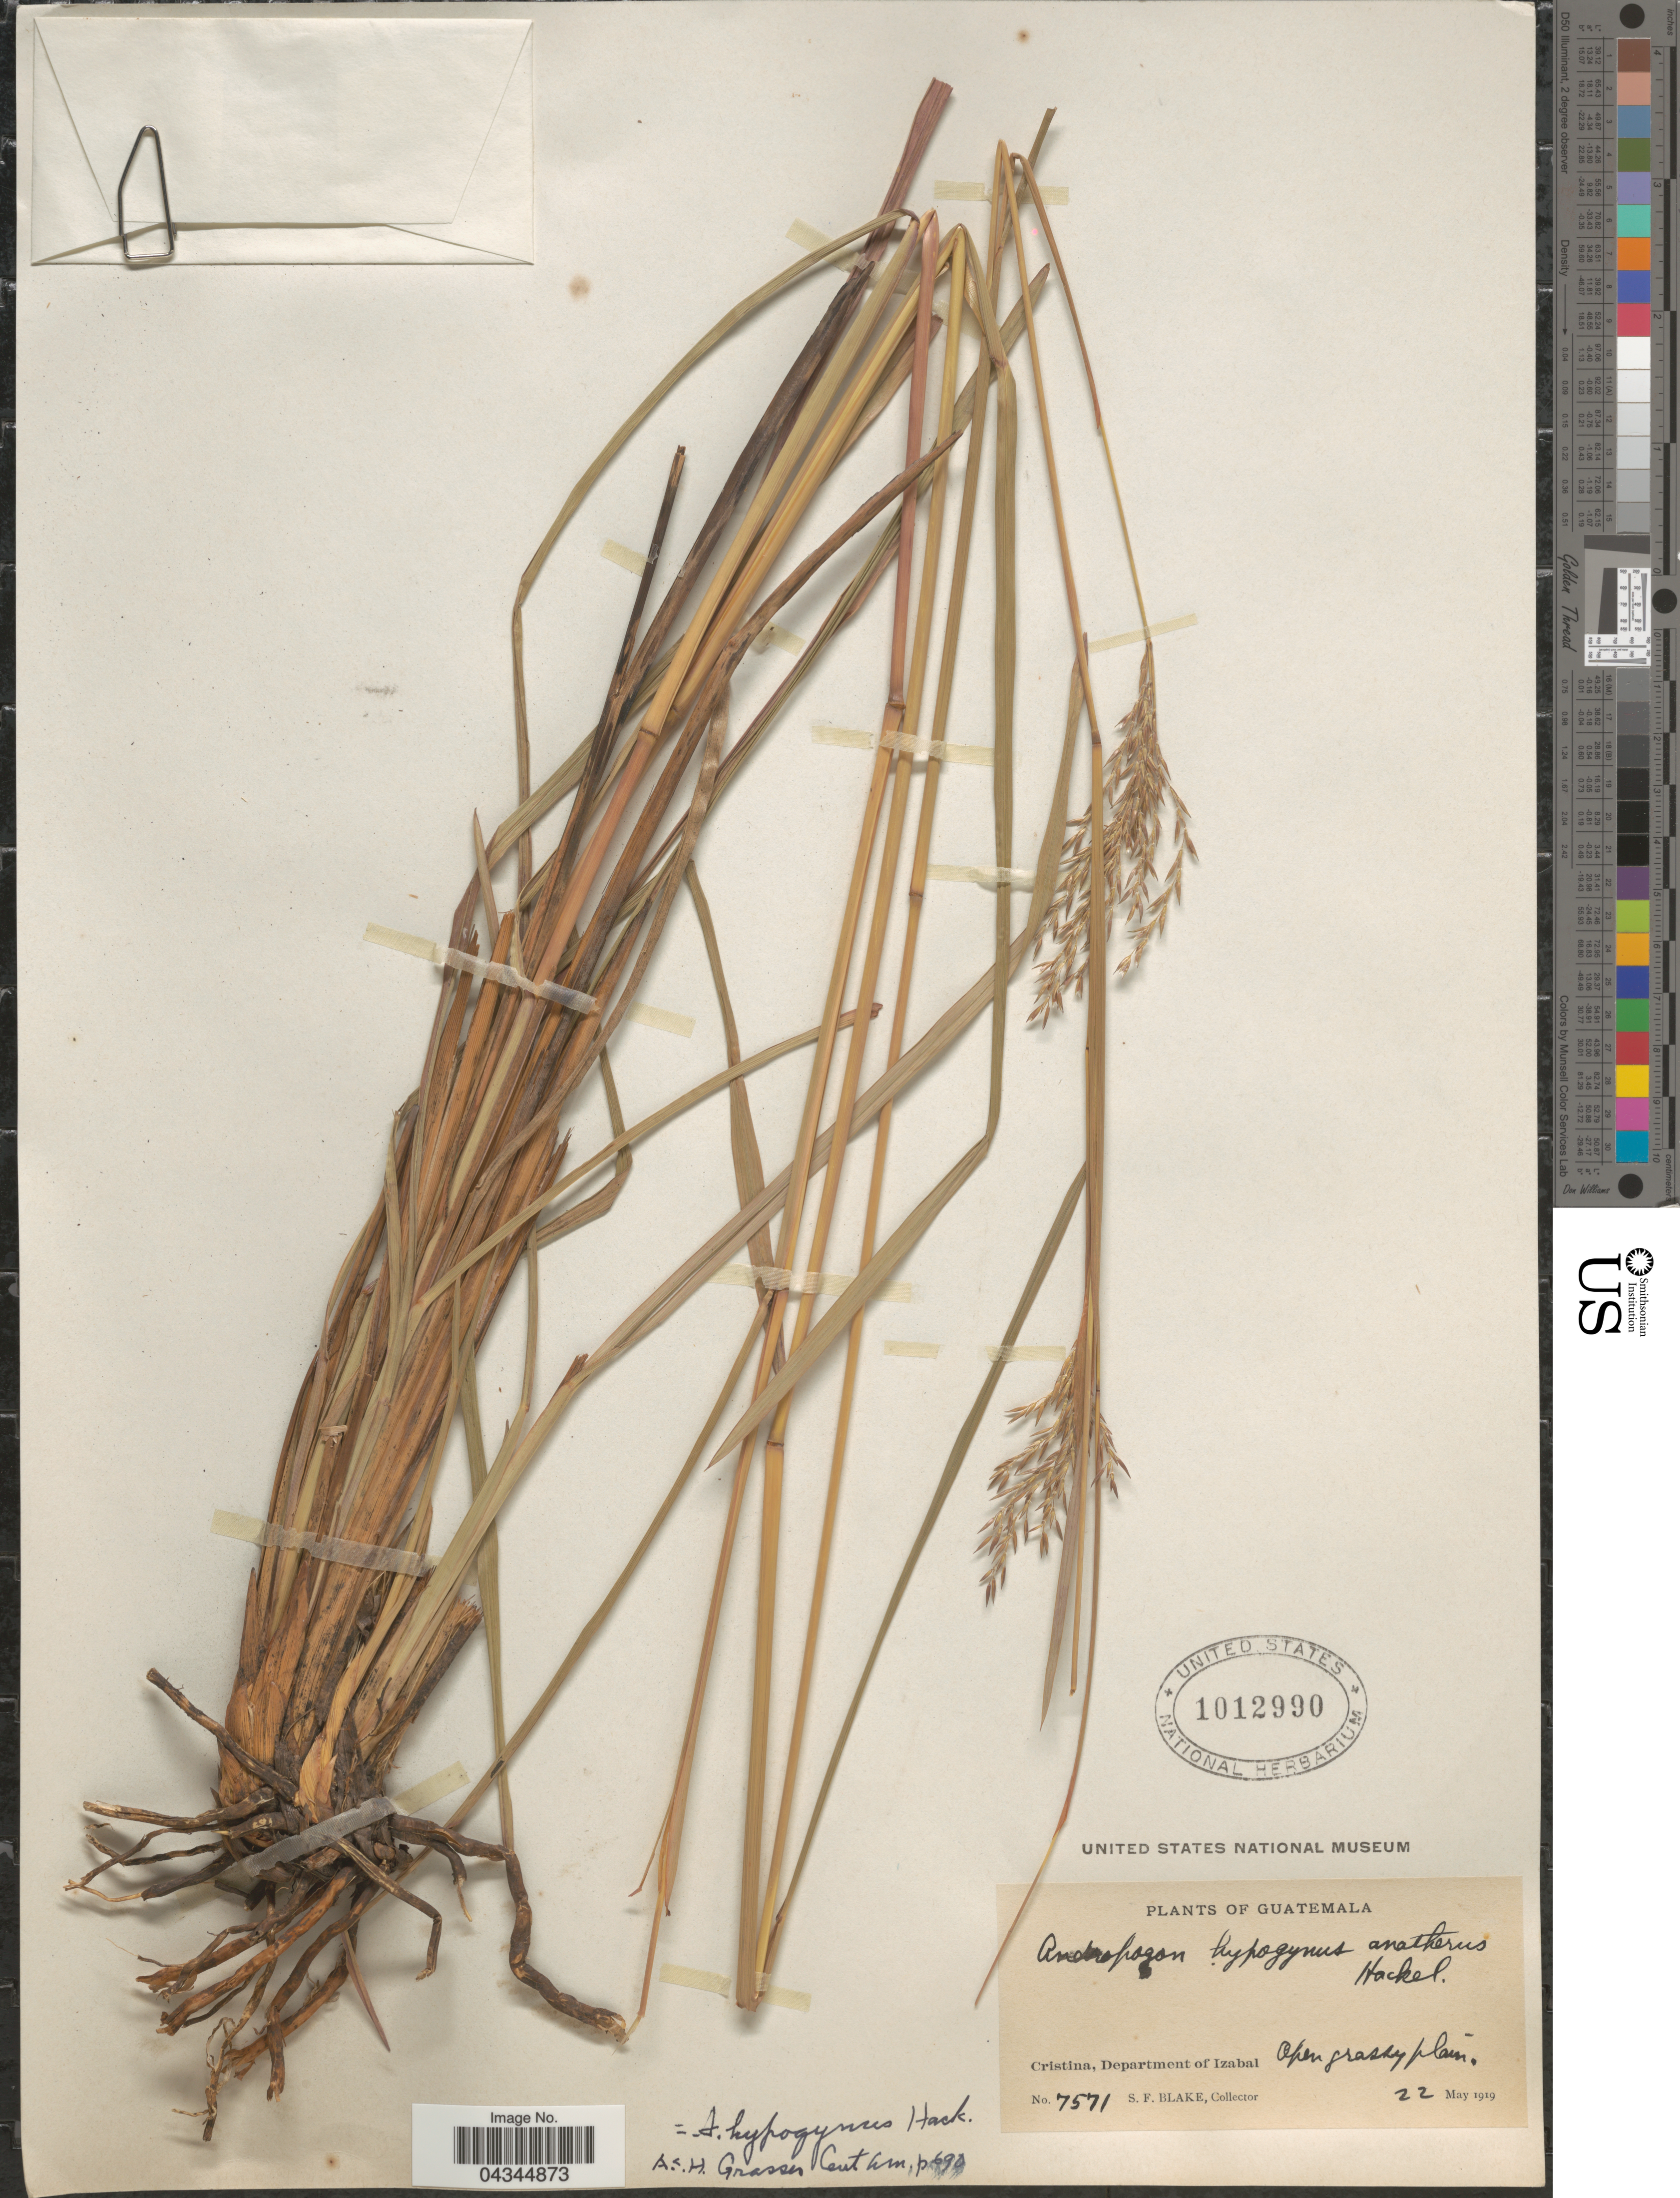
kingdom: Plantae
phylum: Tracheophyta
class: Liliopsida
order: Poales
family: Poaceae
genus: Andropogon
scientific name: Andropogon hypogynus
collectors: S. Blake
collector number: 7571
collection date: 1919-05-22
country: Guatemala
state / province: Izabal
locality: Cristina, Department of Izabal.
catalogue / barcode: US 1012990